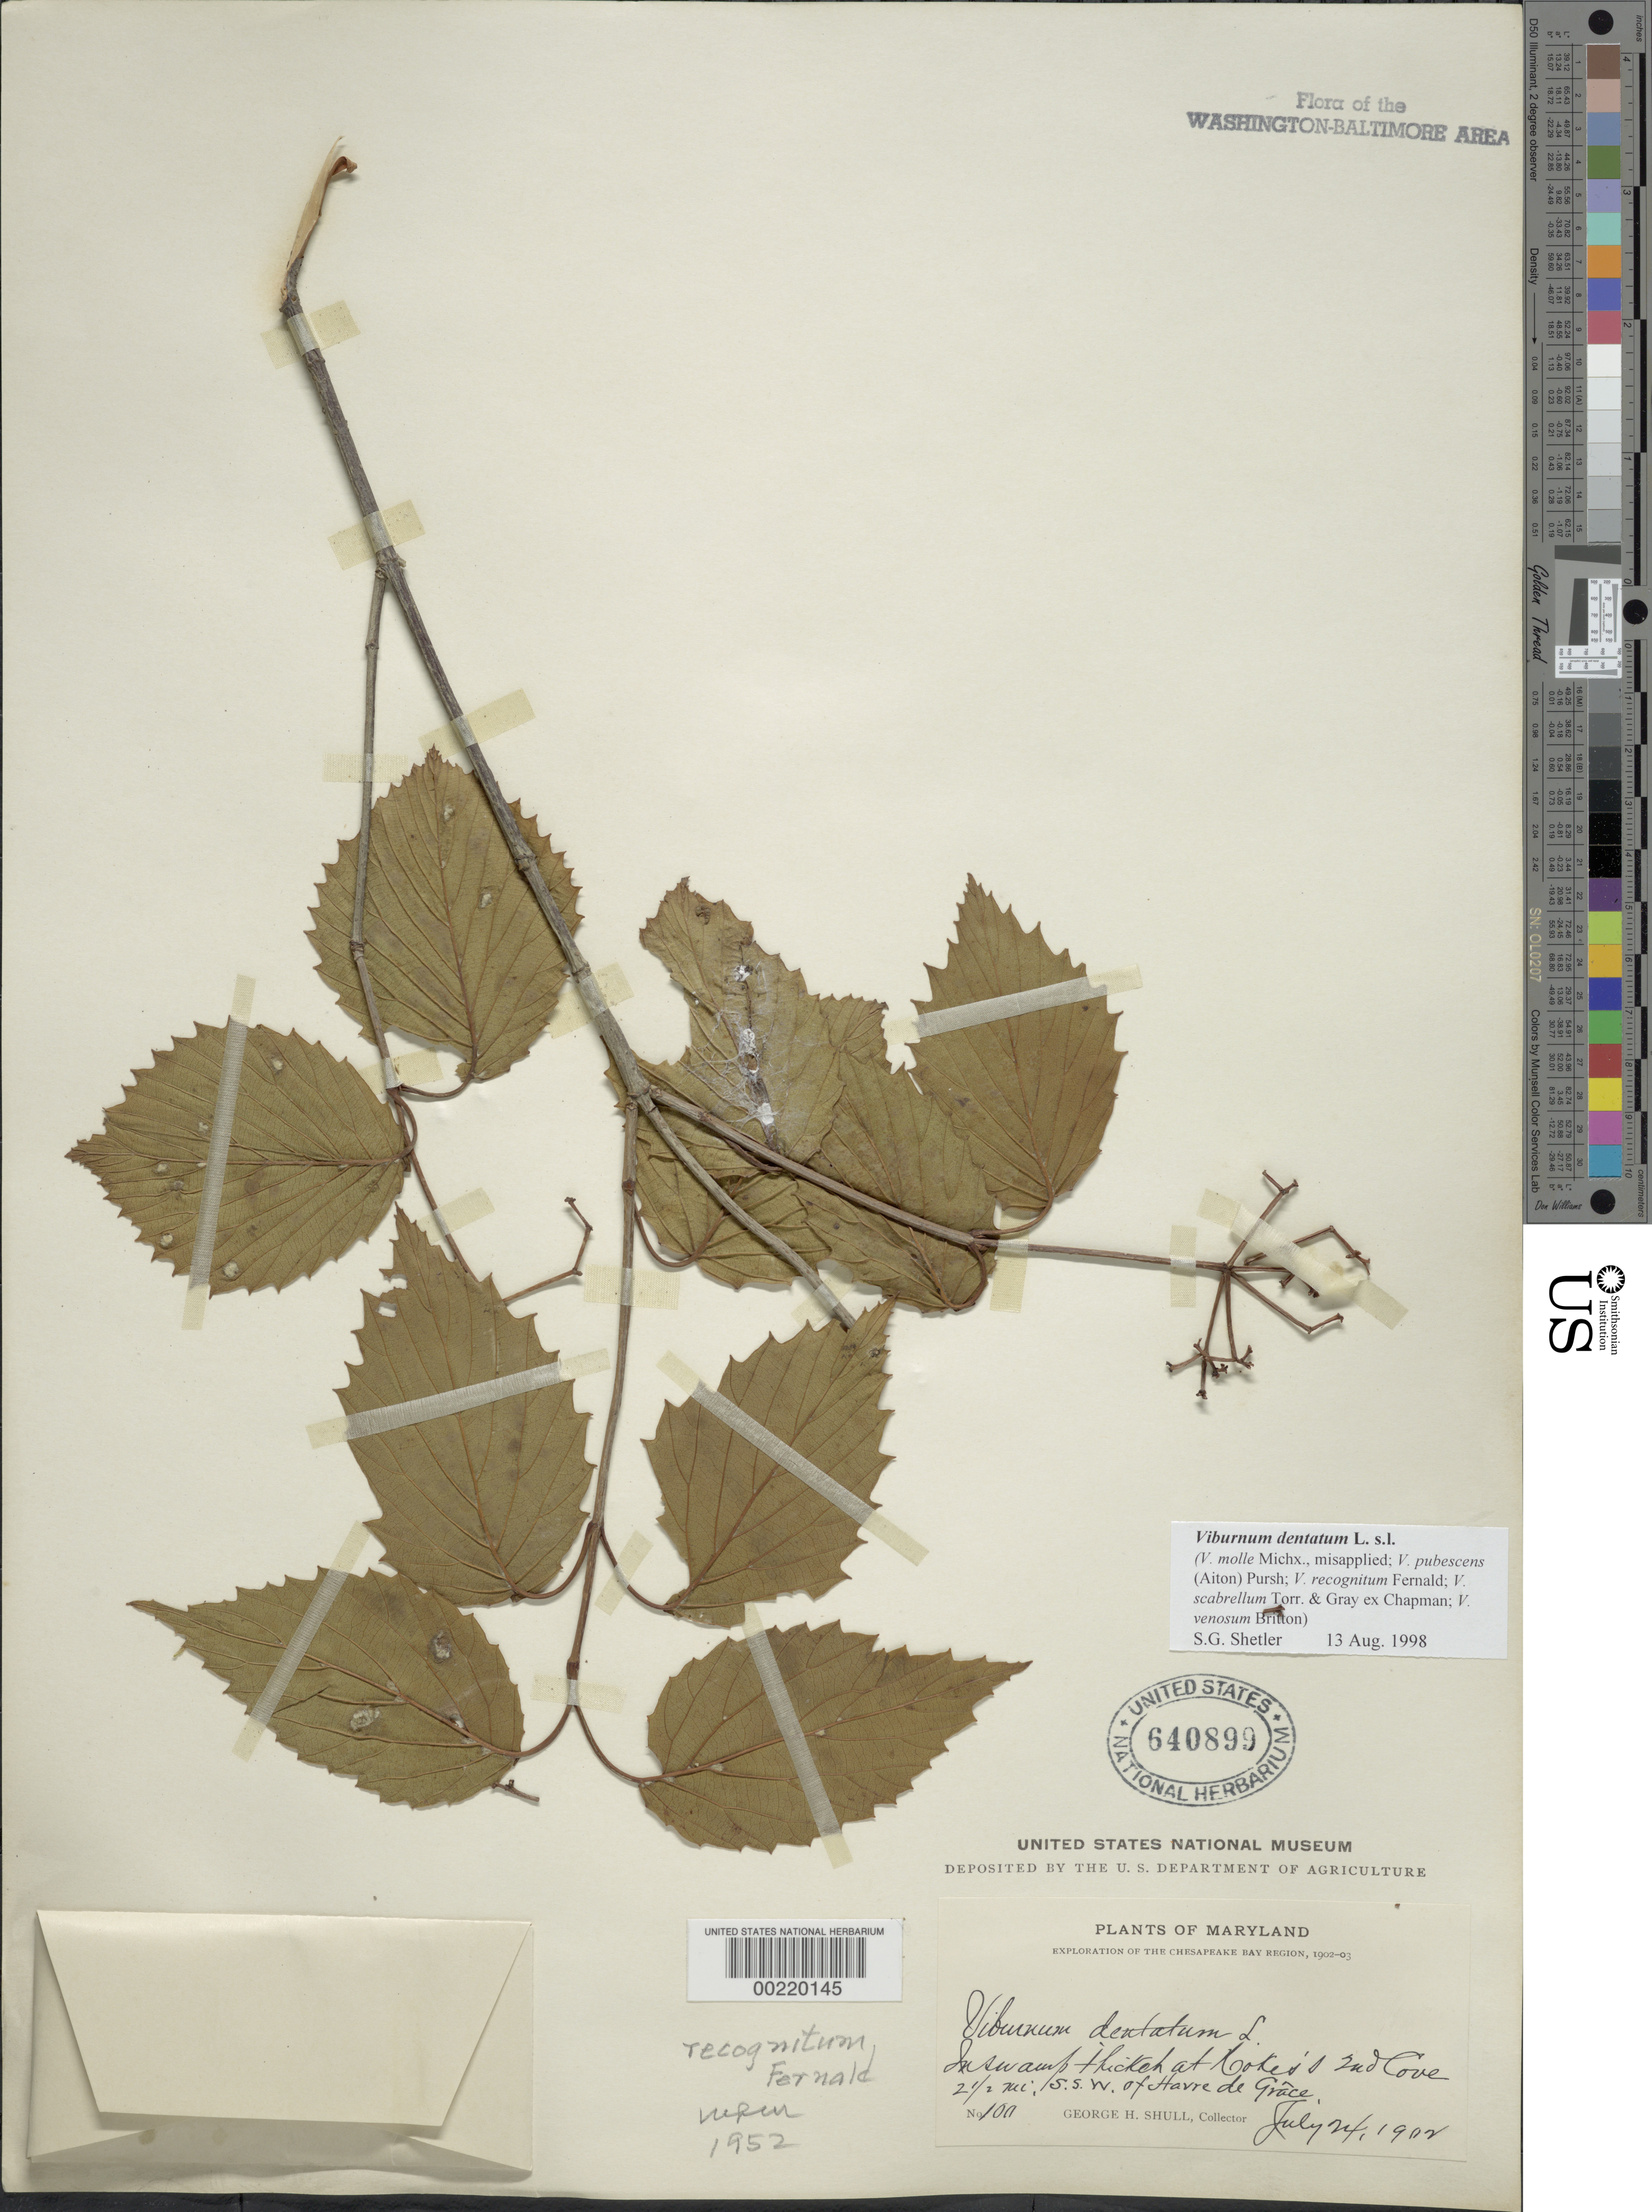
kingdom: Plantae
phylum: Tracheophyta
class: Magnoliopsida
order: Dipsacales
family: Viburnaceae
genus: Viburnum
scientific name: Viburnum dentatum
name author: L.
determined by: McAtee, W. L.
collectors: G. H. Shull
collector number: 100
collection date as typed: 24 Jul 1902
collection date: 1902-07-24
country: United States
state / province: Maryland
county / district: Harford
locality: Cokes 2nd Cove, 2.5 mi. SSW of Havre De Grace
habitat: Swamp thicket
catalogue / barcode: US 640899